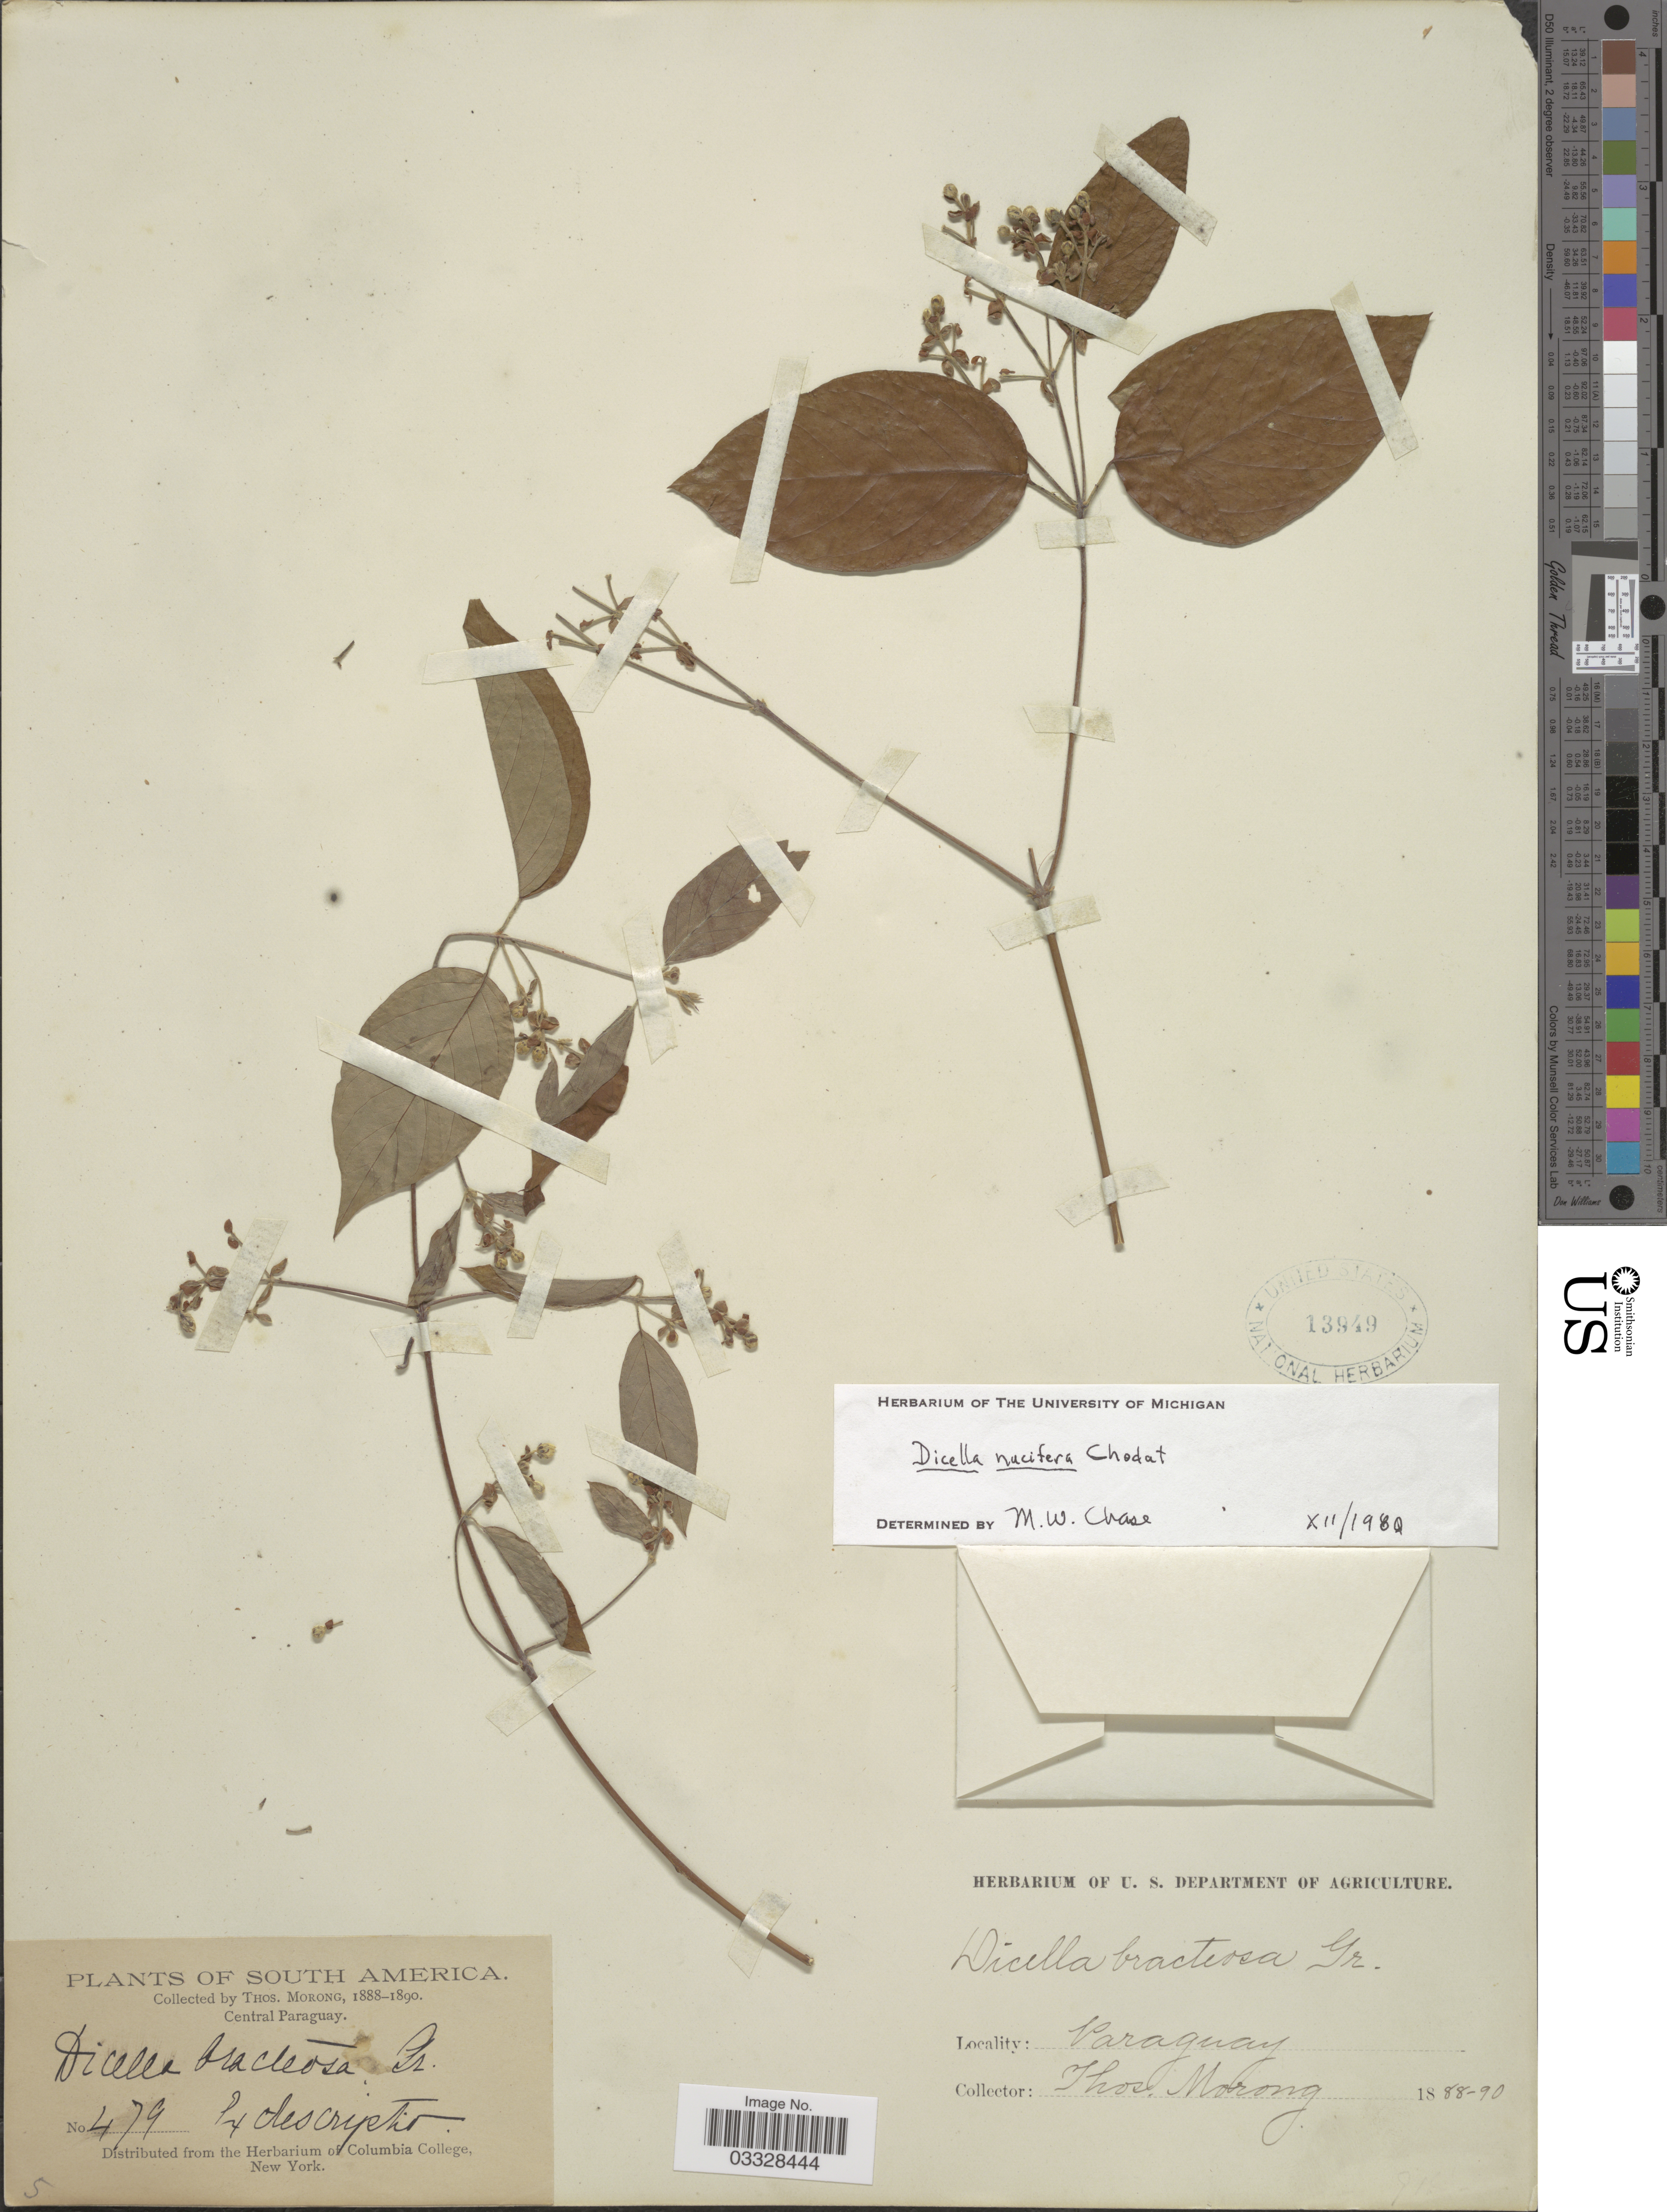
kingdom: Plantae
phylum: Tracheophyta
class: Magnoliopsida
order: Malpighiales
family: Malpighiaceae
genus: Dicella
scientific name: Dicella nucifera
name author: Chodat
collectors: ex herb. T. Morong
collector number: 479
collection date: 1888/1890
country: Paraguay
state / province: Central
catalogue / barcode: US 13949